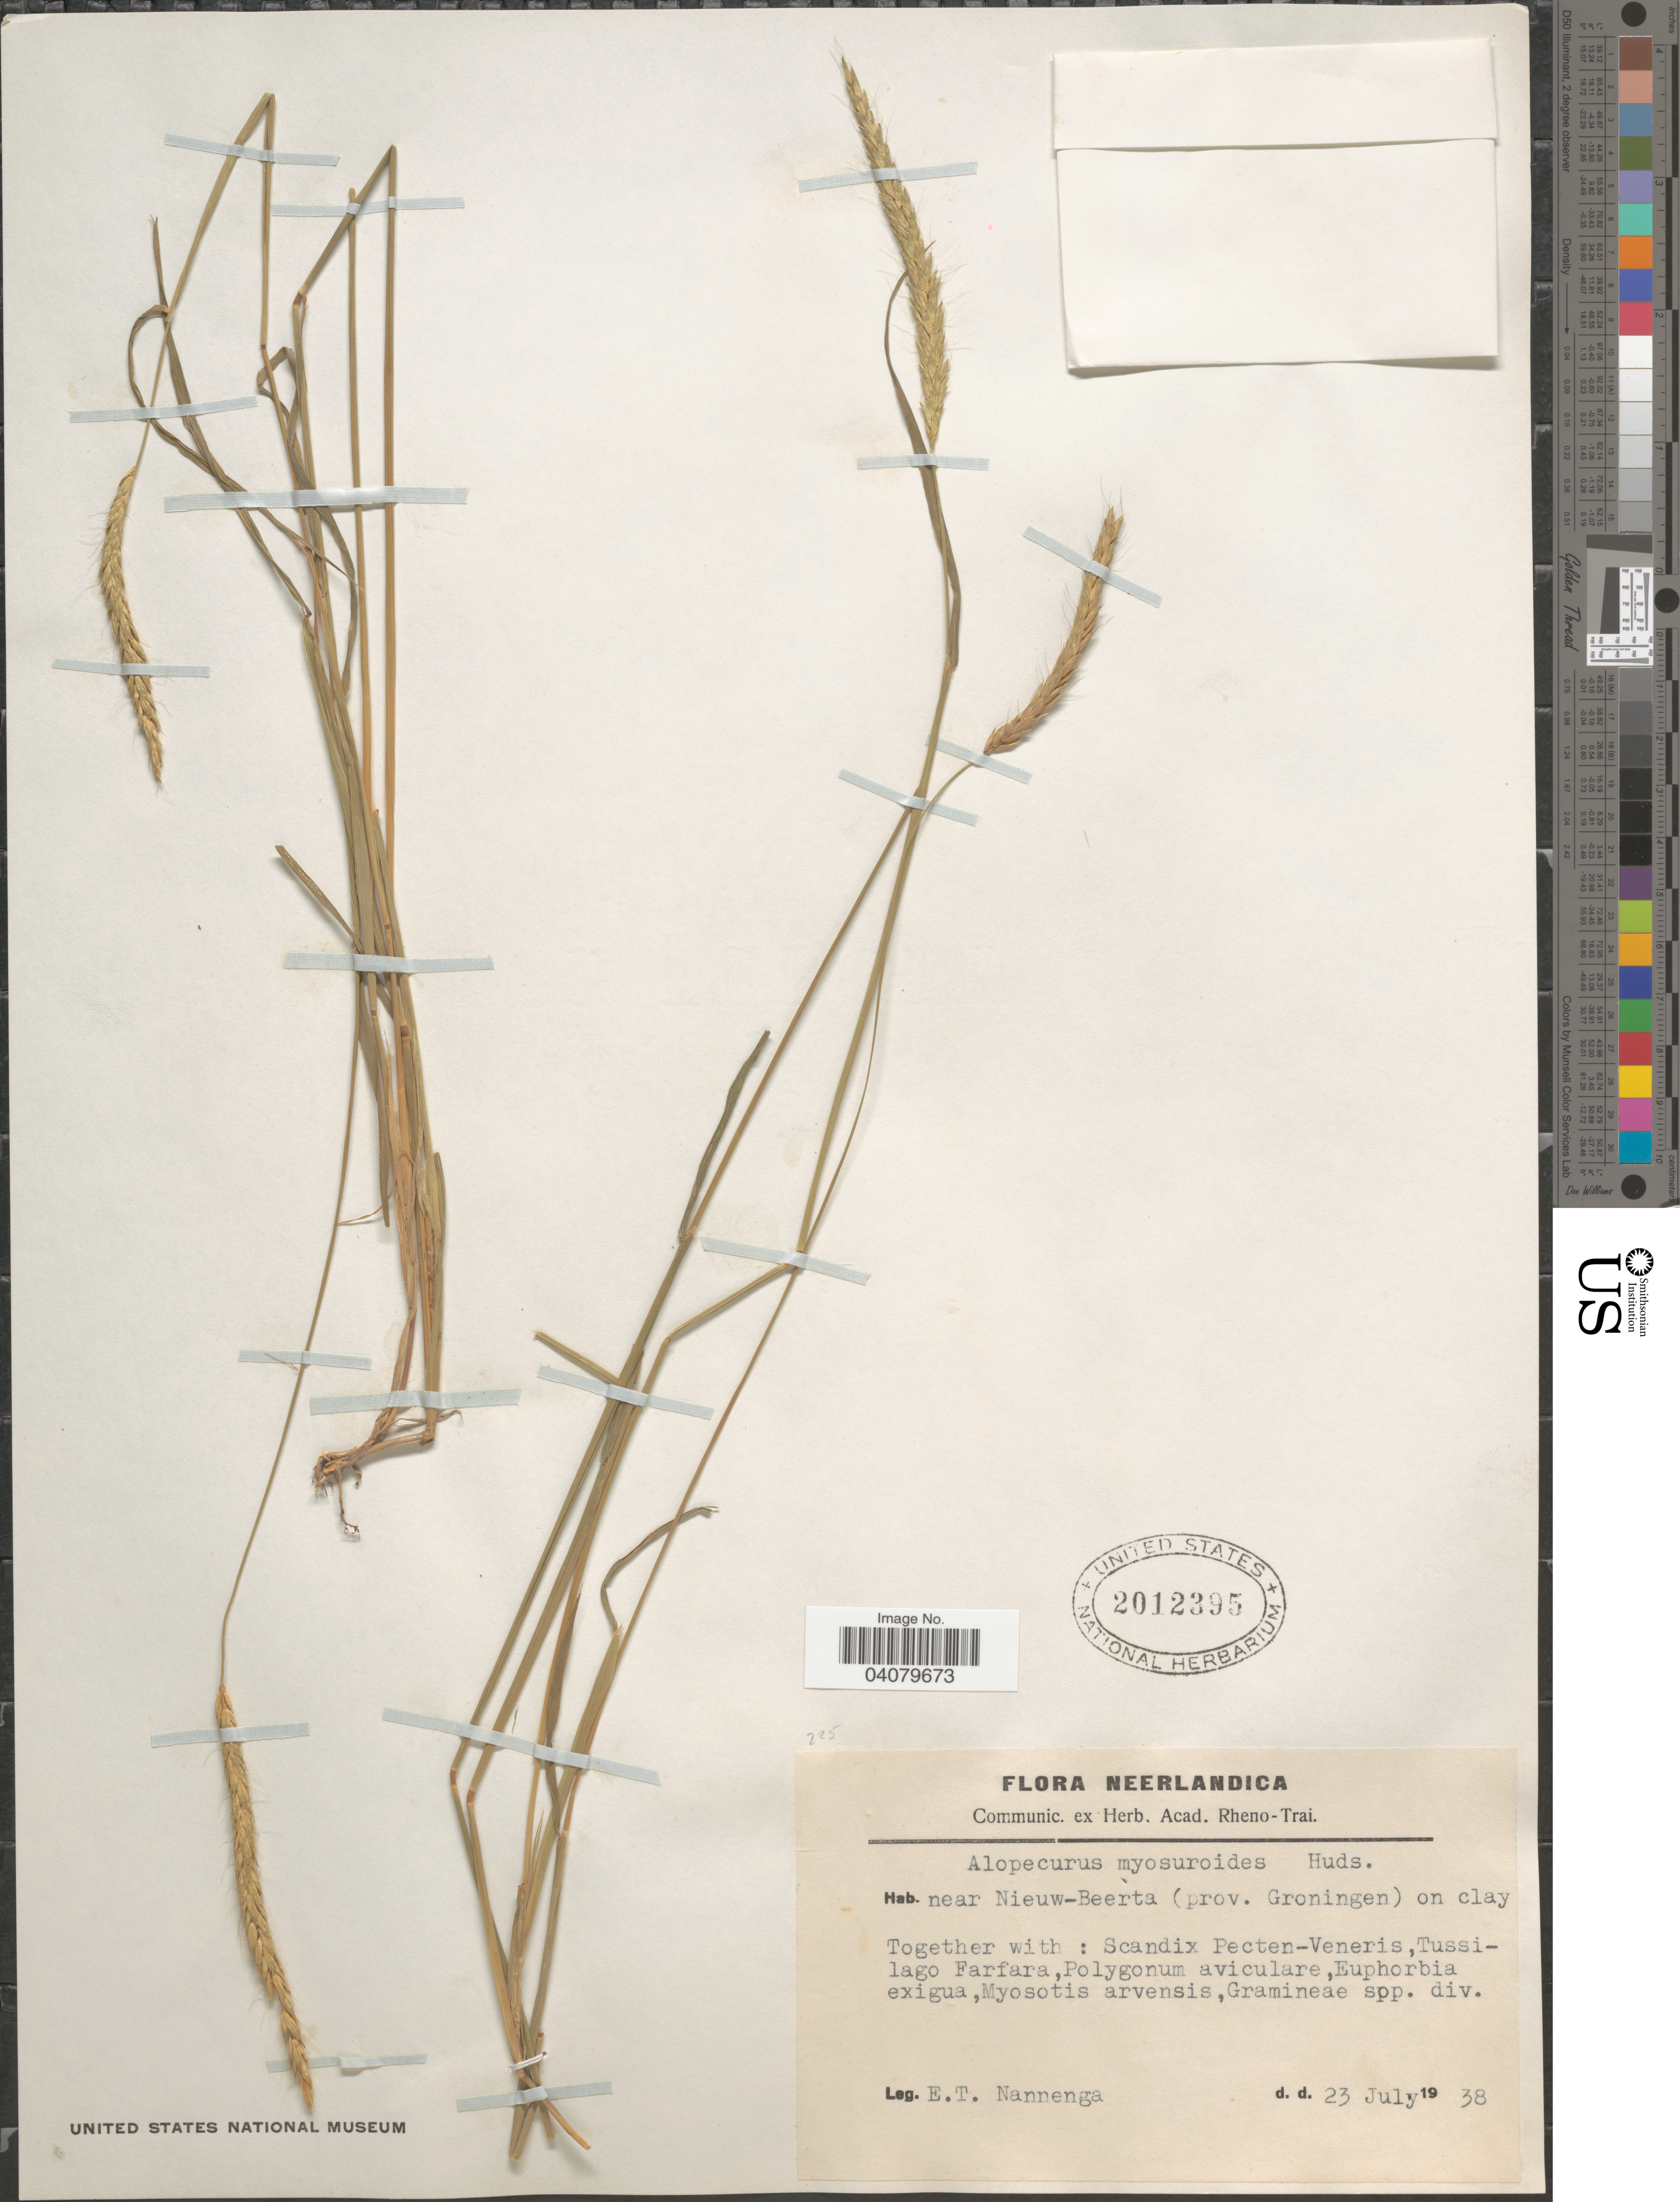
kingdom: Plantae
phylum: Tracheophyta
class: Liliopsida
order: Poales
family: Poaceae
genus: Alopecurus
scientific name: Alopecurus myosuroides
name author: Huds.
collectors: E. Nannenga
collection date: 1938-07-23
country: Netherlands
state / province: Groningen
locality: Neerlandica. Near Nieuw-Beerta on clay.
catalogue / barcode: US 2012395